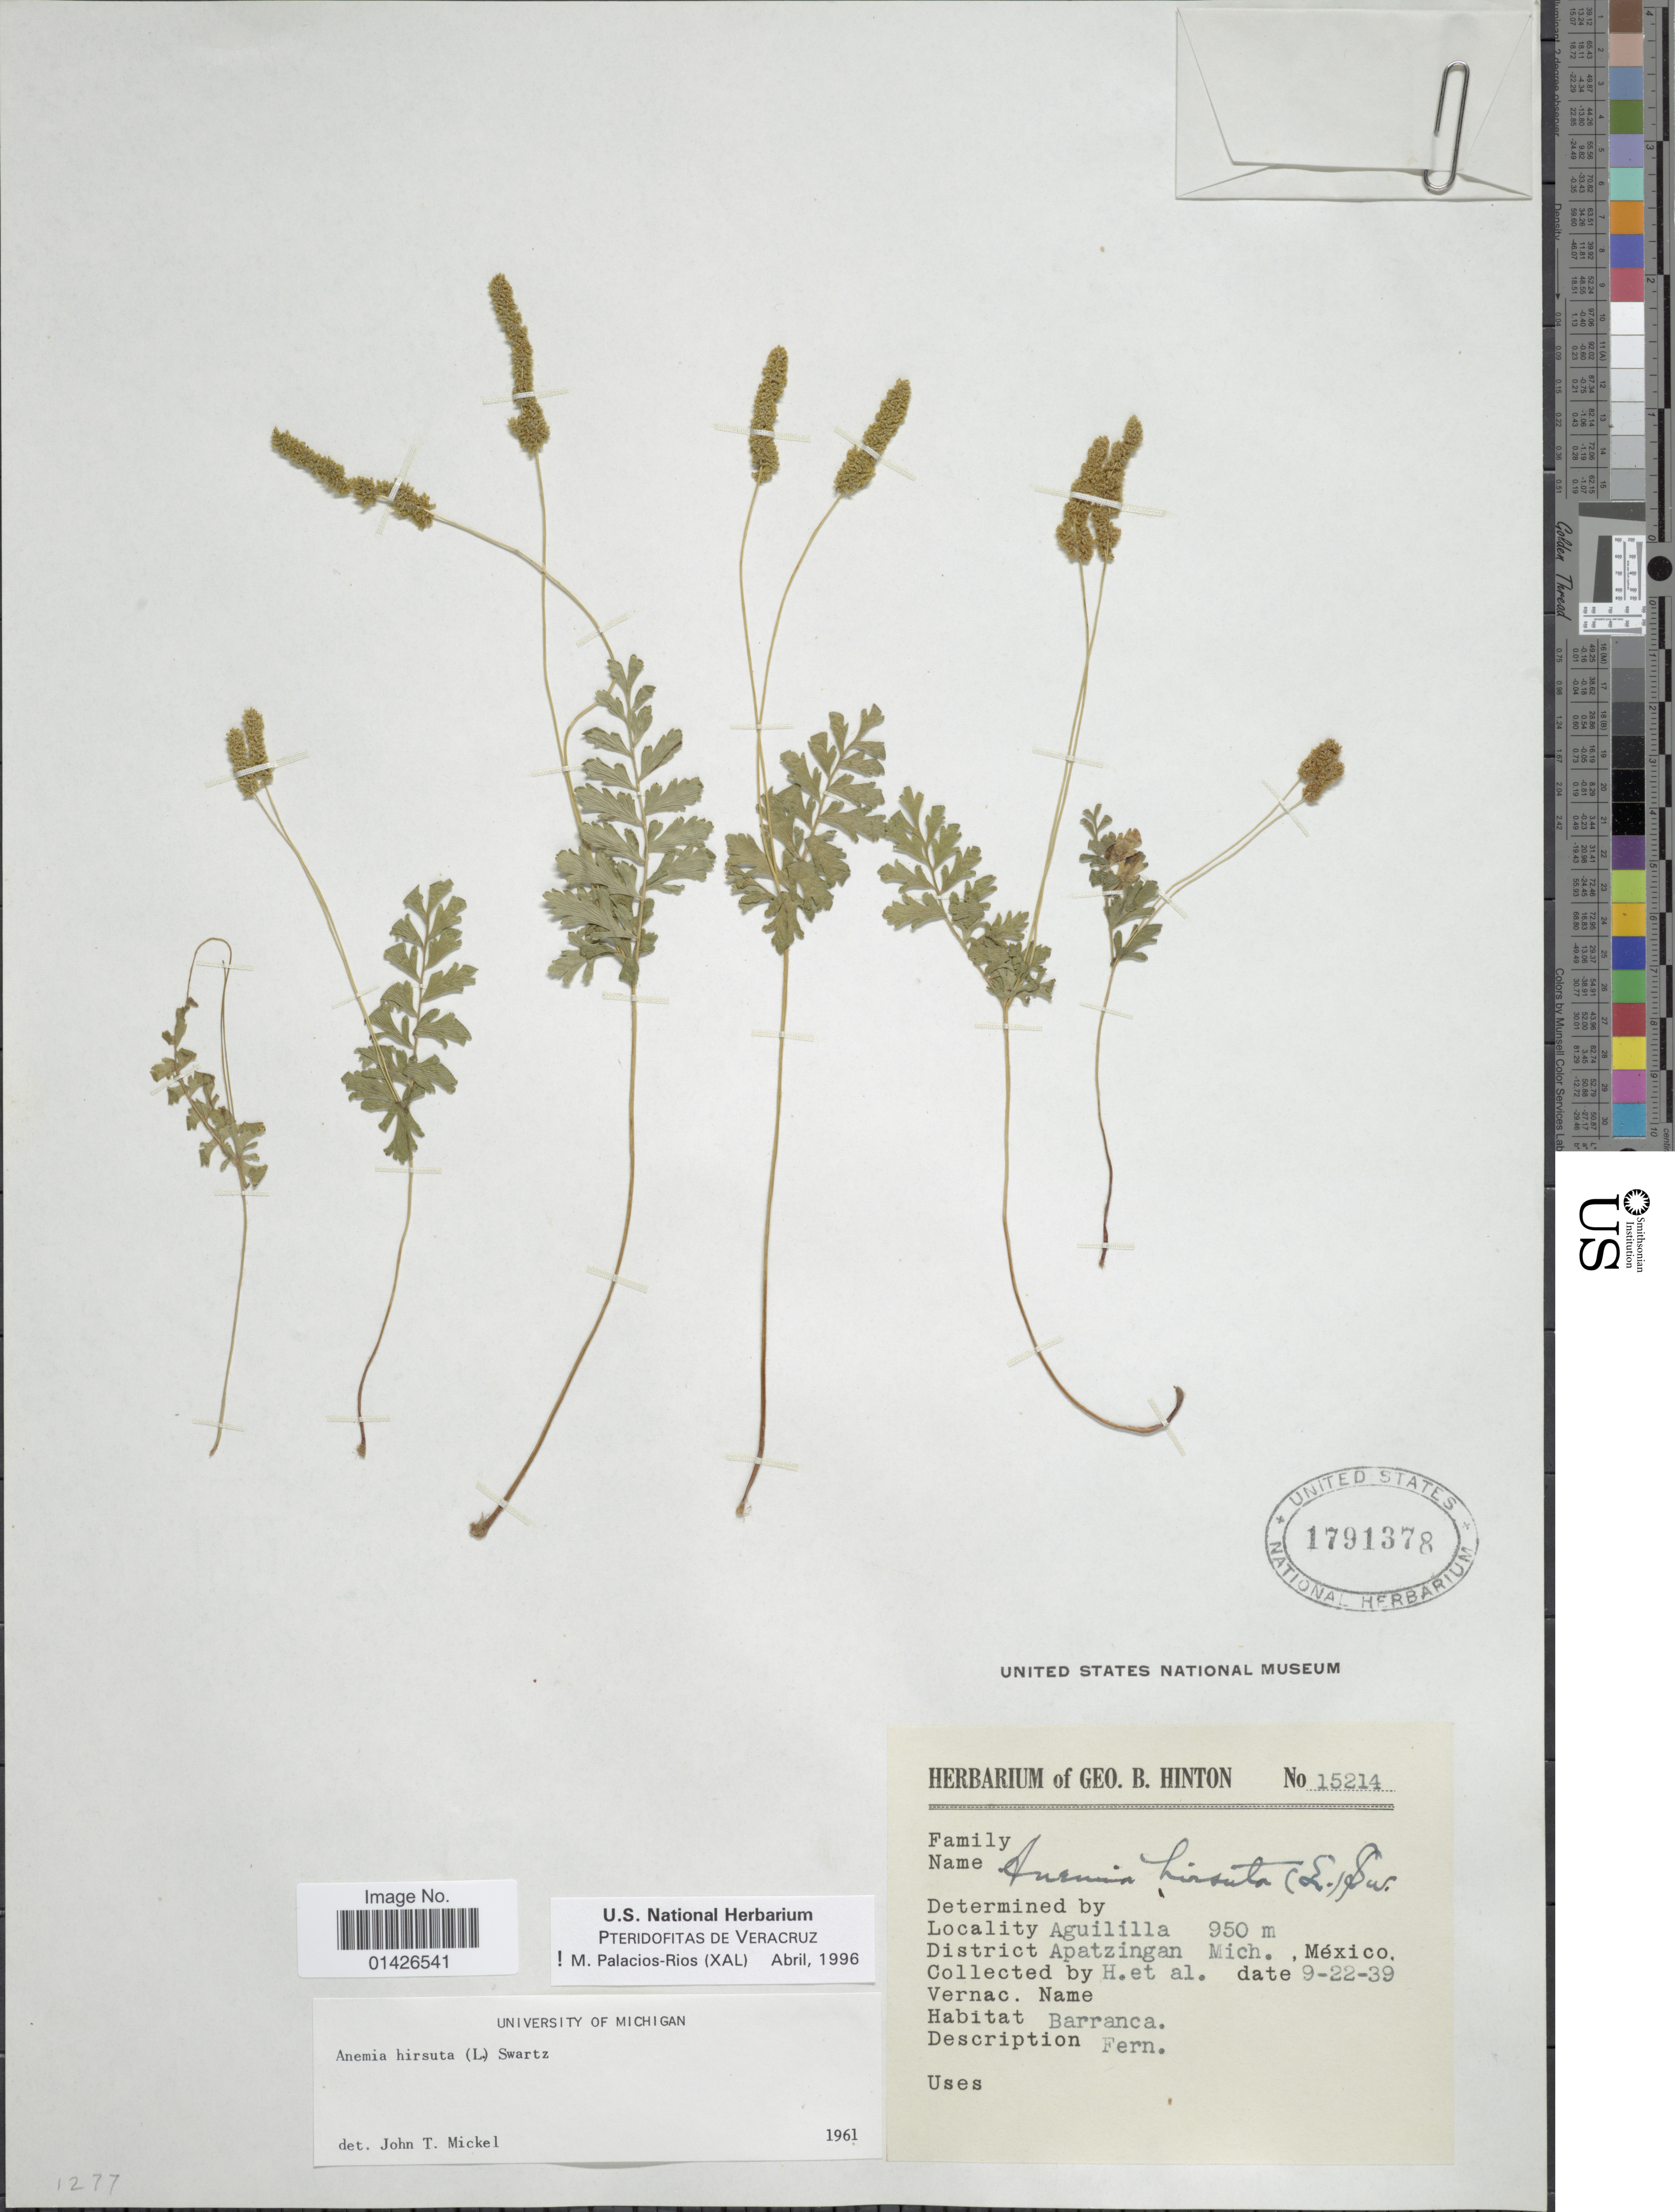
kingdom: Plantae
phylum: Tracheophyta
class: Polypodiopsida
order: Schizaeales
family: Anemiaceae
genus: Anemia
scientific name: Anemia hirsuta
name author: (L.) Sw.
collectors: G. B. Hinton & et al.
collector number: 15214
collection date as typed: Transcribed d/m/y: 22/9/39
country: Mexico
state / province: Michoacán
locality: Aguililla, District Apatzingan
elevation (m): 950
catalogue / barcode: US 1791378